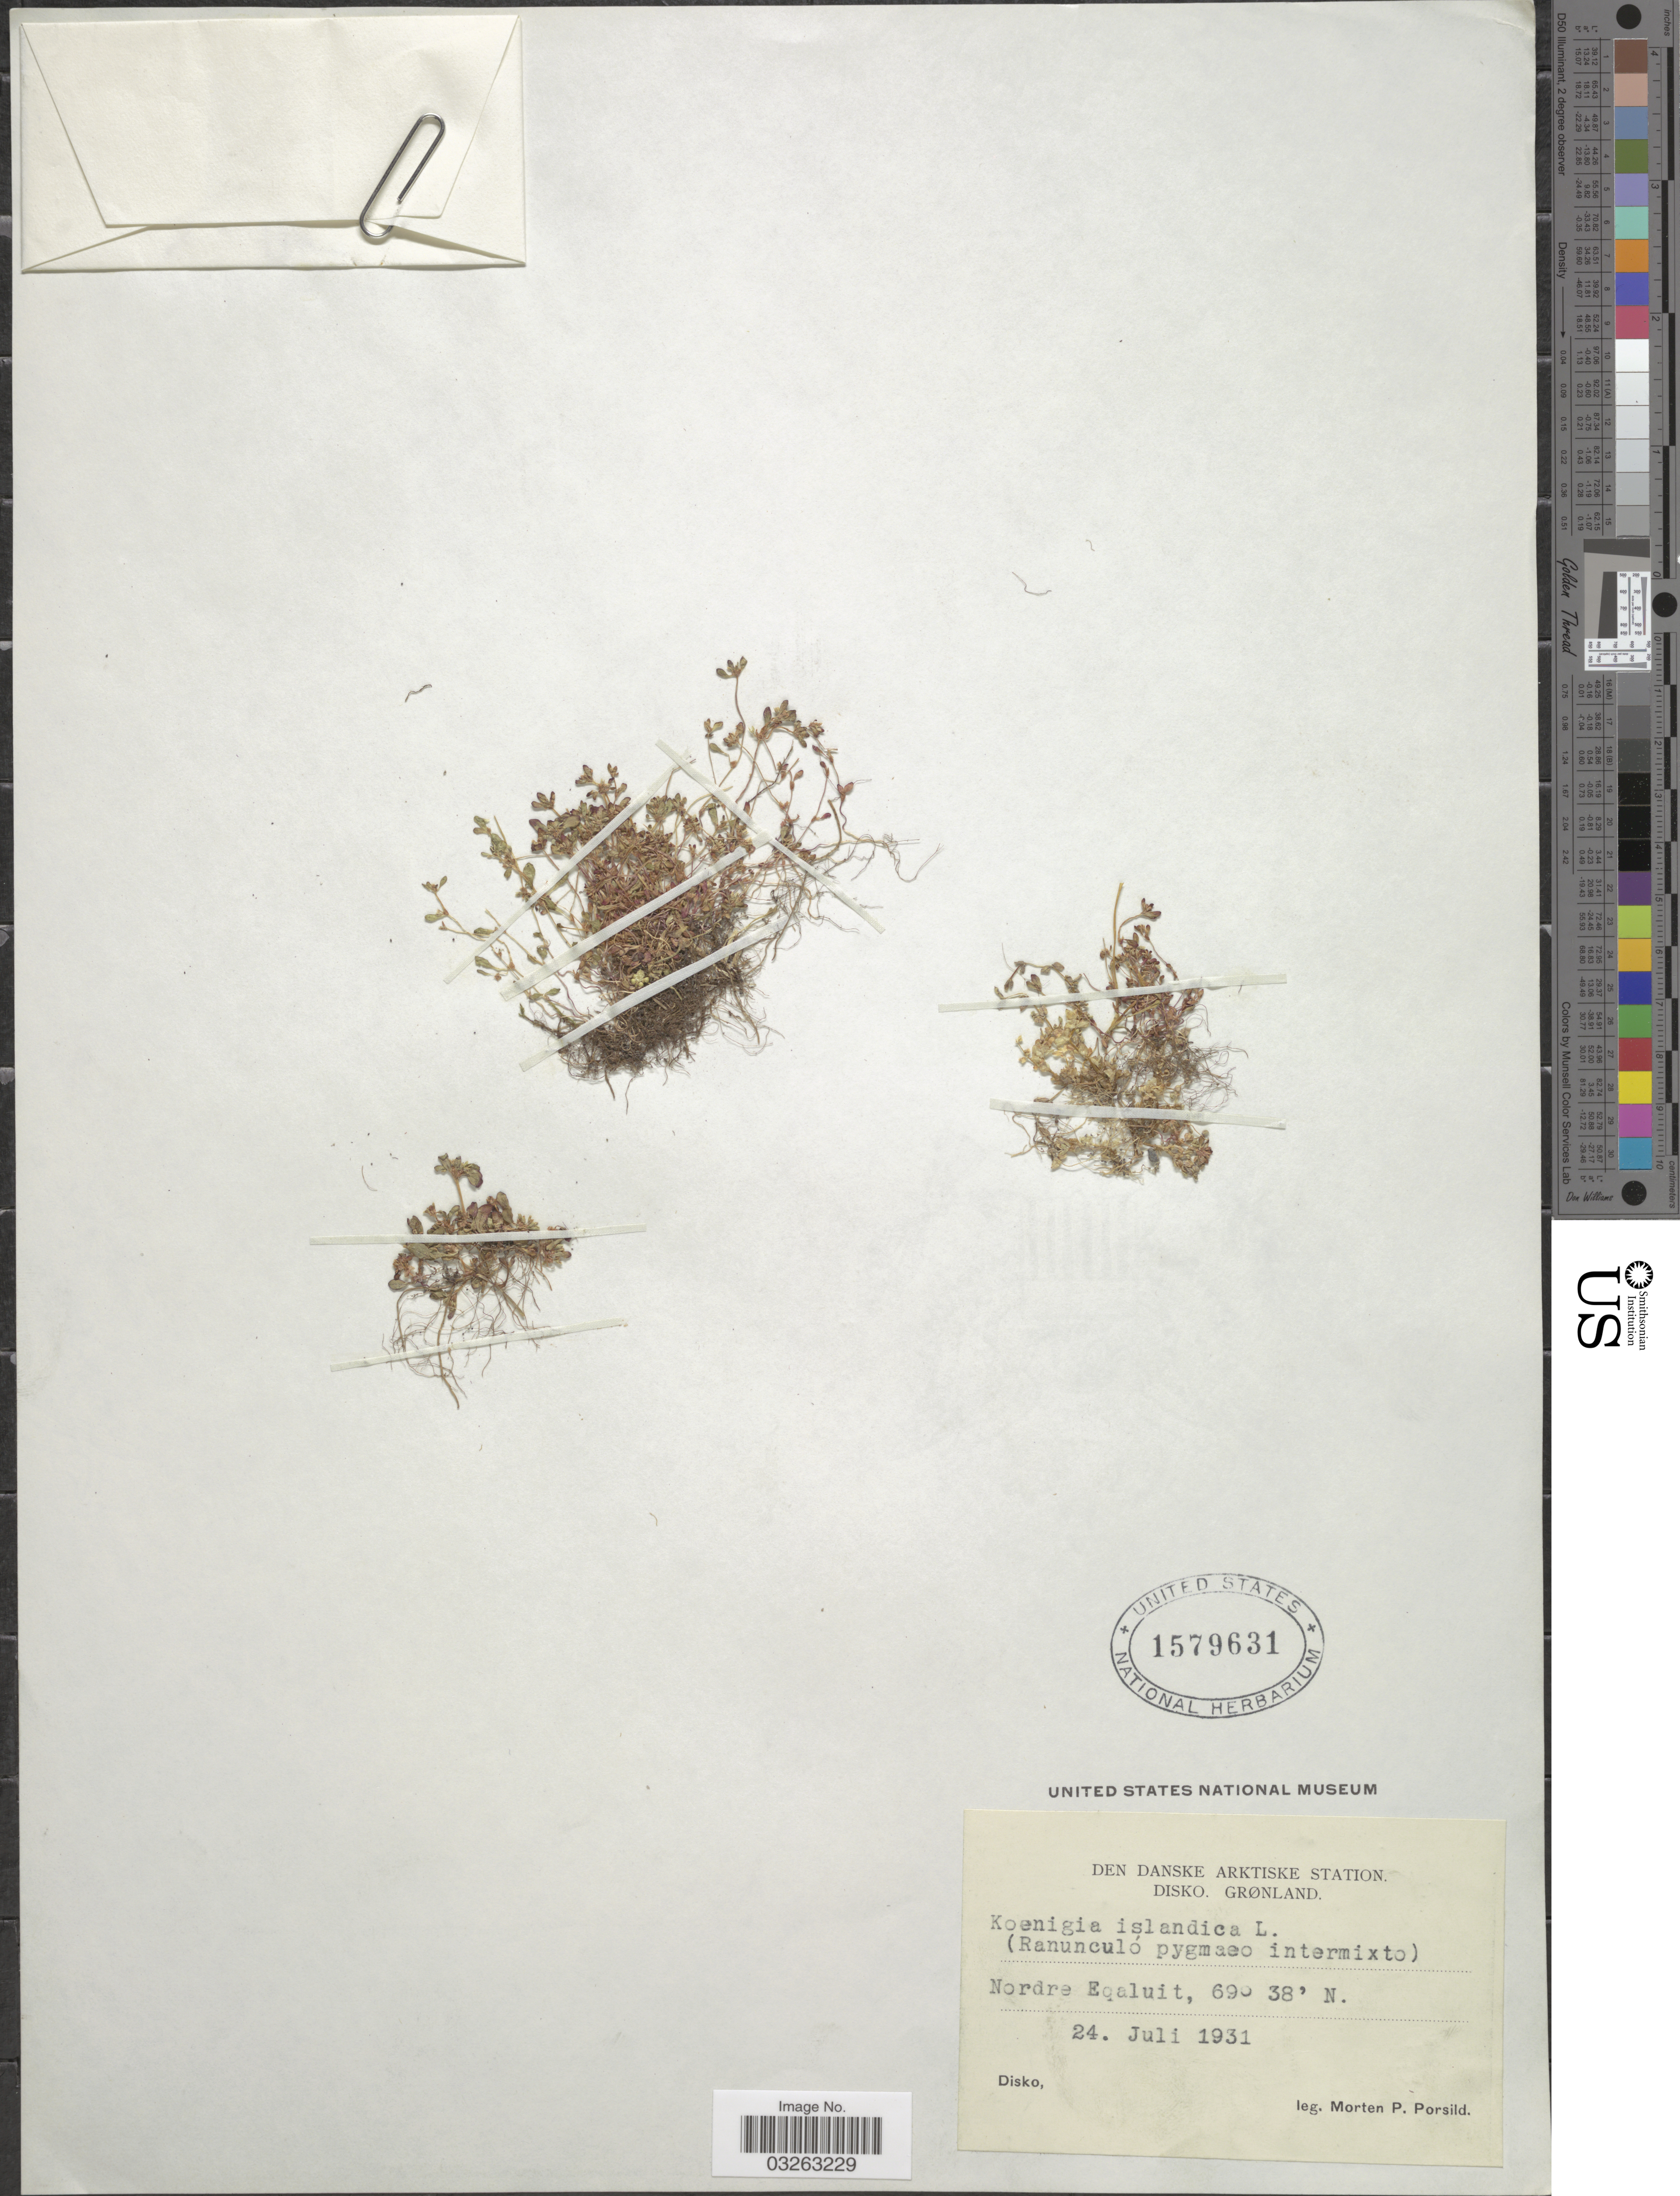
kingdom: Plantae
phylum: Tracheophyta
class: Magnoliopsida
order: Caryophyllales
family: Polygonaceae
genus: Koenigia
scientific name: Koenigia islandica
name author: L.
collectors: M. P. Porsild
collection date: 1931-07-24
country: Greenland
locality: Den Danske Arktiske Station. Disko. Grønland. Nordre Eqaluit.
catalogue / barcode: US 1579631